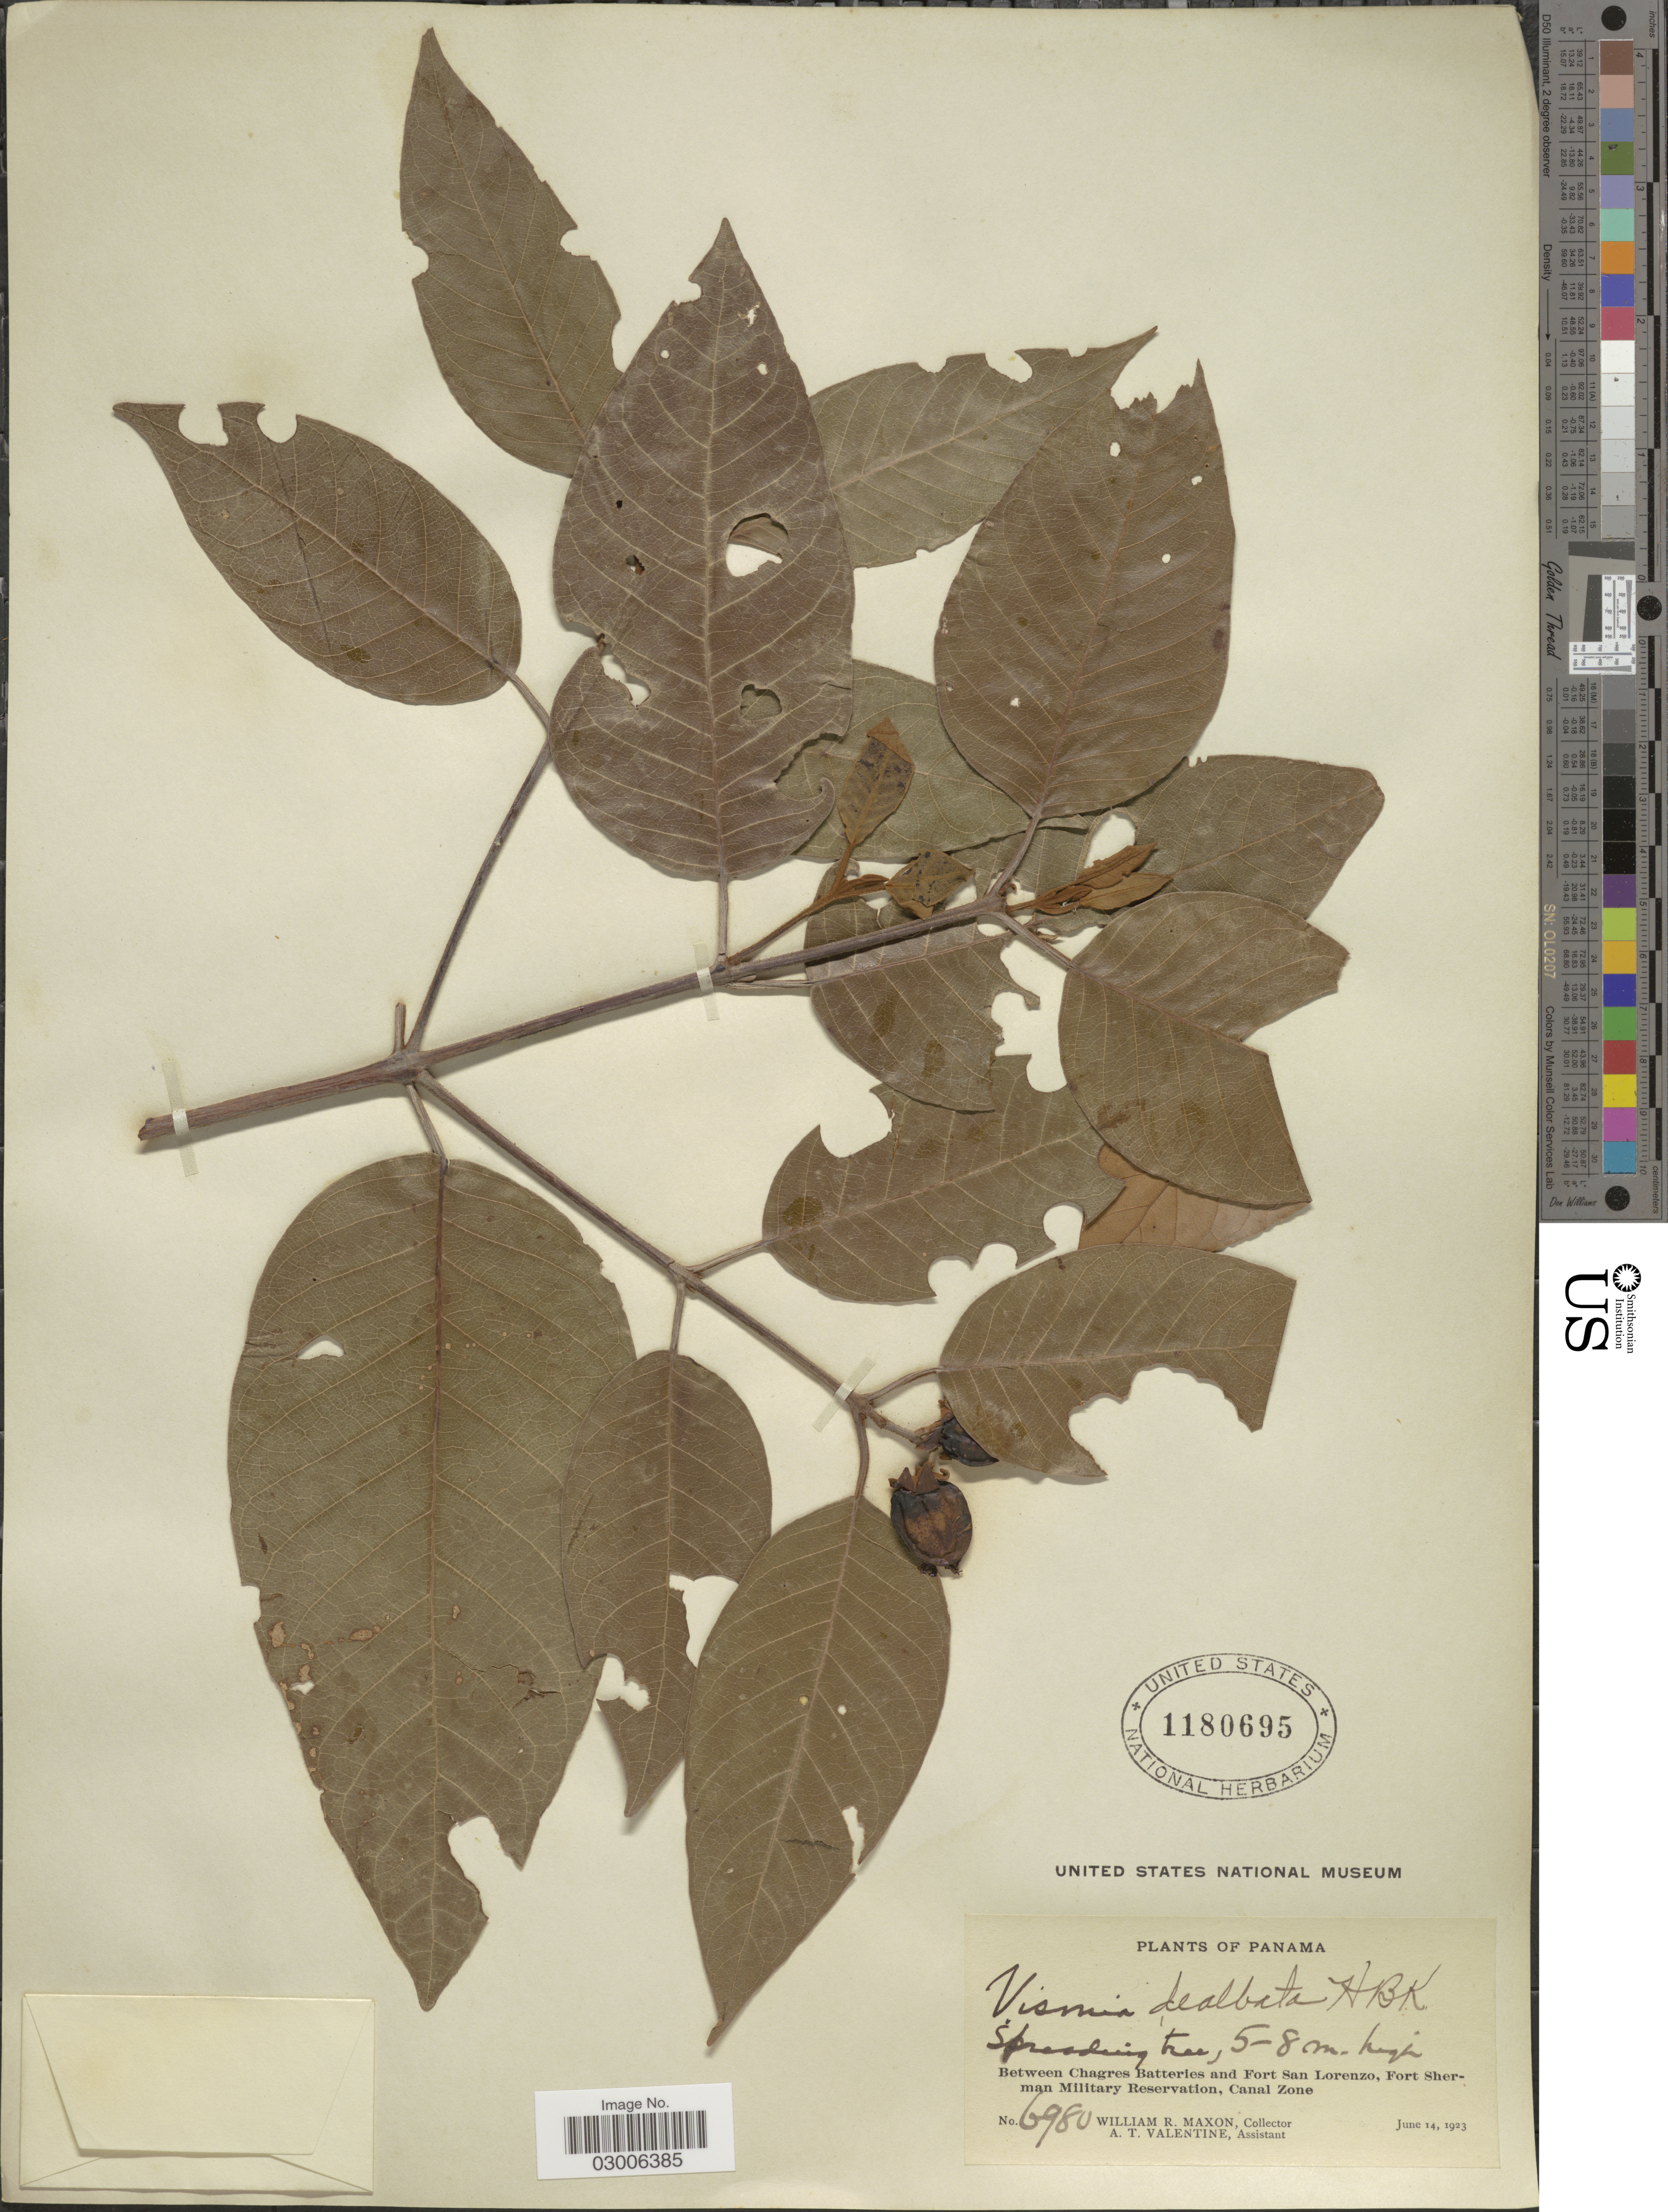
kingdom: Plantae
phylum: Tracheophyta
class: Magnoliopsida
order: Malpighiales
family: Hypericaceae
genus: Vismia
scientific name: Vismia sp.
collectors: W. R. Maxon & A. Valentine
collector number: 6980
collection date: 1923-06-14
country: Panama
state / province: Colón / Panamá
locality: Between Chagres Batteries and Fort San Lorenzo, Fort Sherman Military Reservation, Canal Zone.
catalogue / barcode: US 1180695